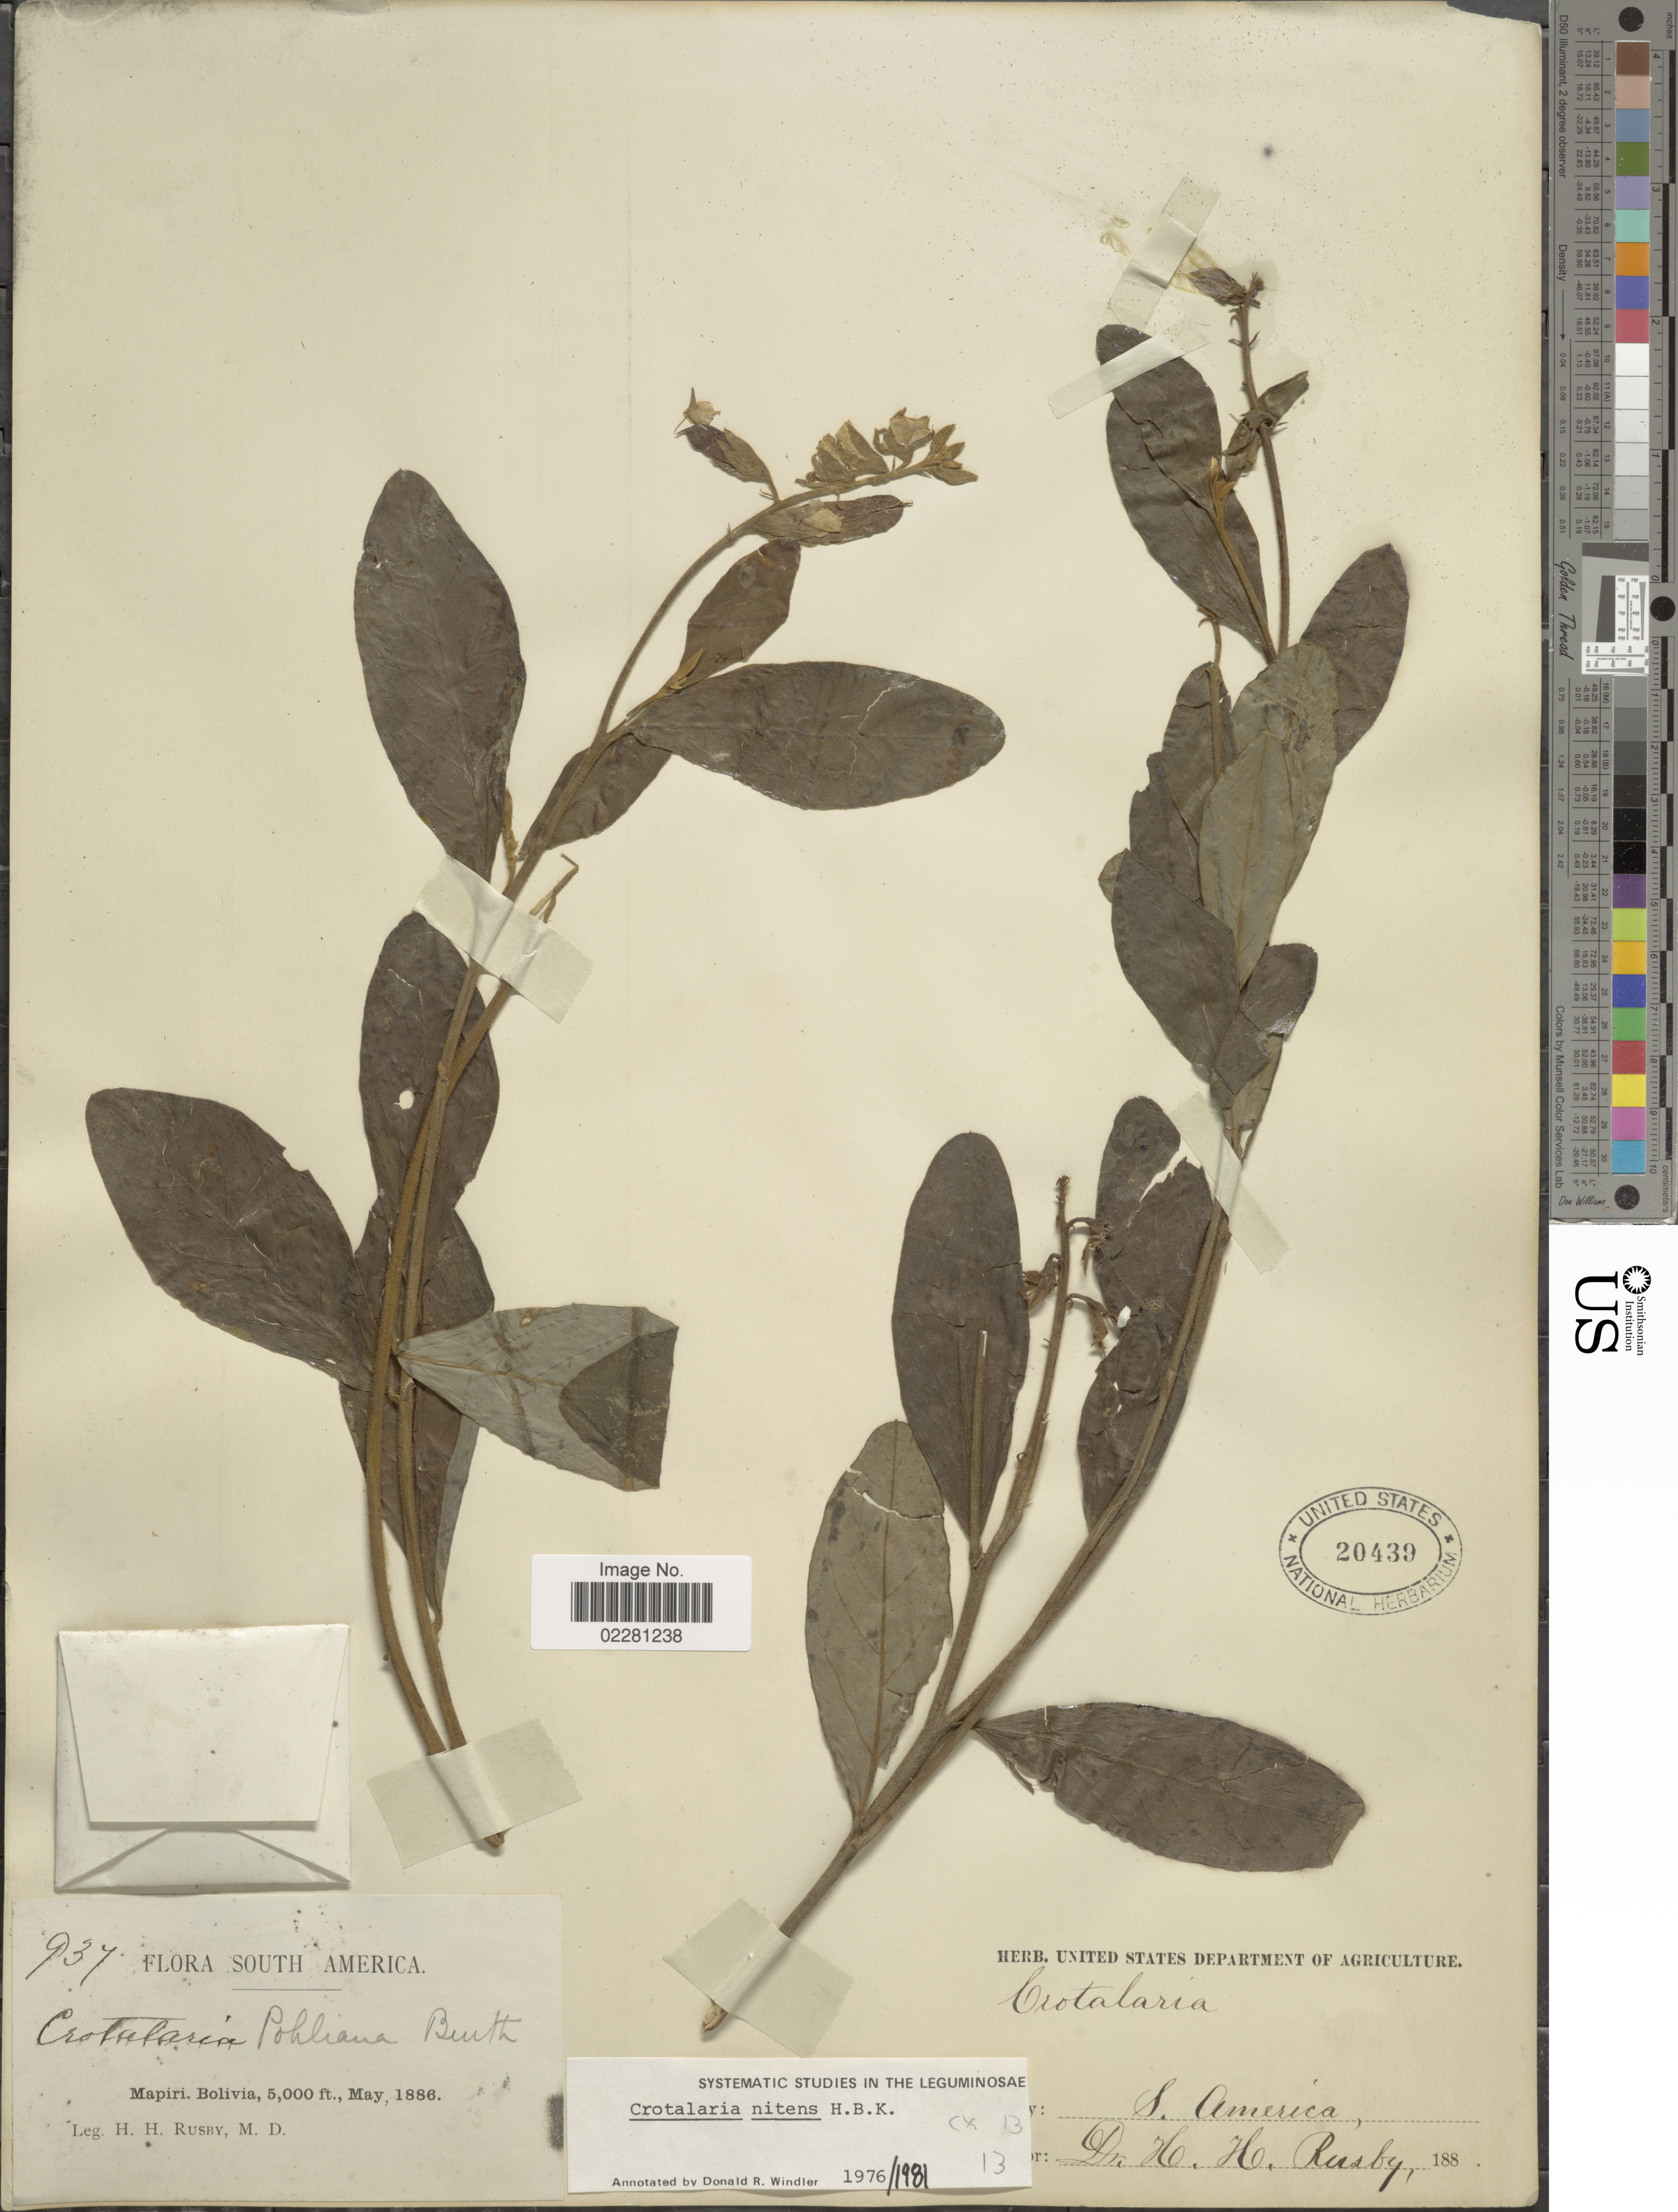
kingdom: Plantae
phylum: Tracheophyta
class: Magnoliopsida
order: Fabales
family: Fabaceae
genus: Crotalaria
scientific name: Crotalaria nitens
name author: Kunth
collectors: H. H. Rusby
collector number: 937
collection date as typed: May, 1886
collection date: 1886-05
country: Bolivia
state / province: La Páz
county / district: Larecaja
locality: Mapiri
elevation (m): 1524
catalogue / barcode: US 20439